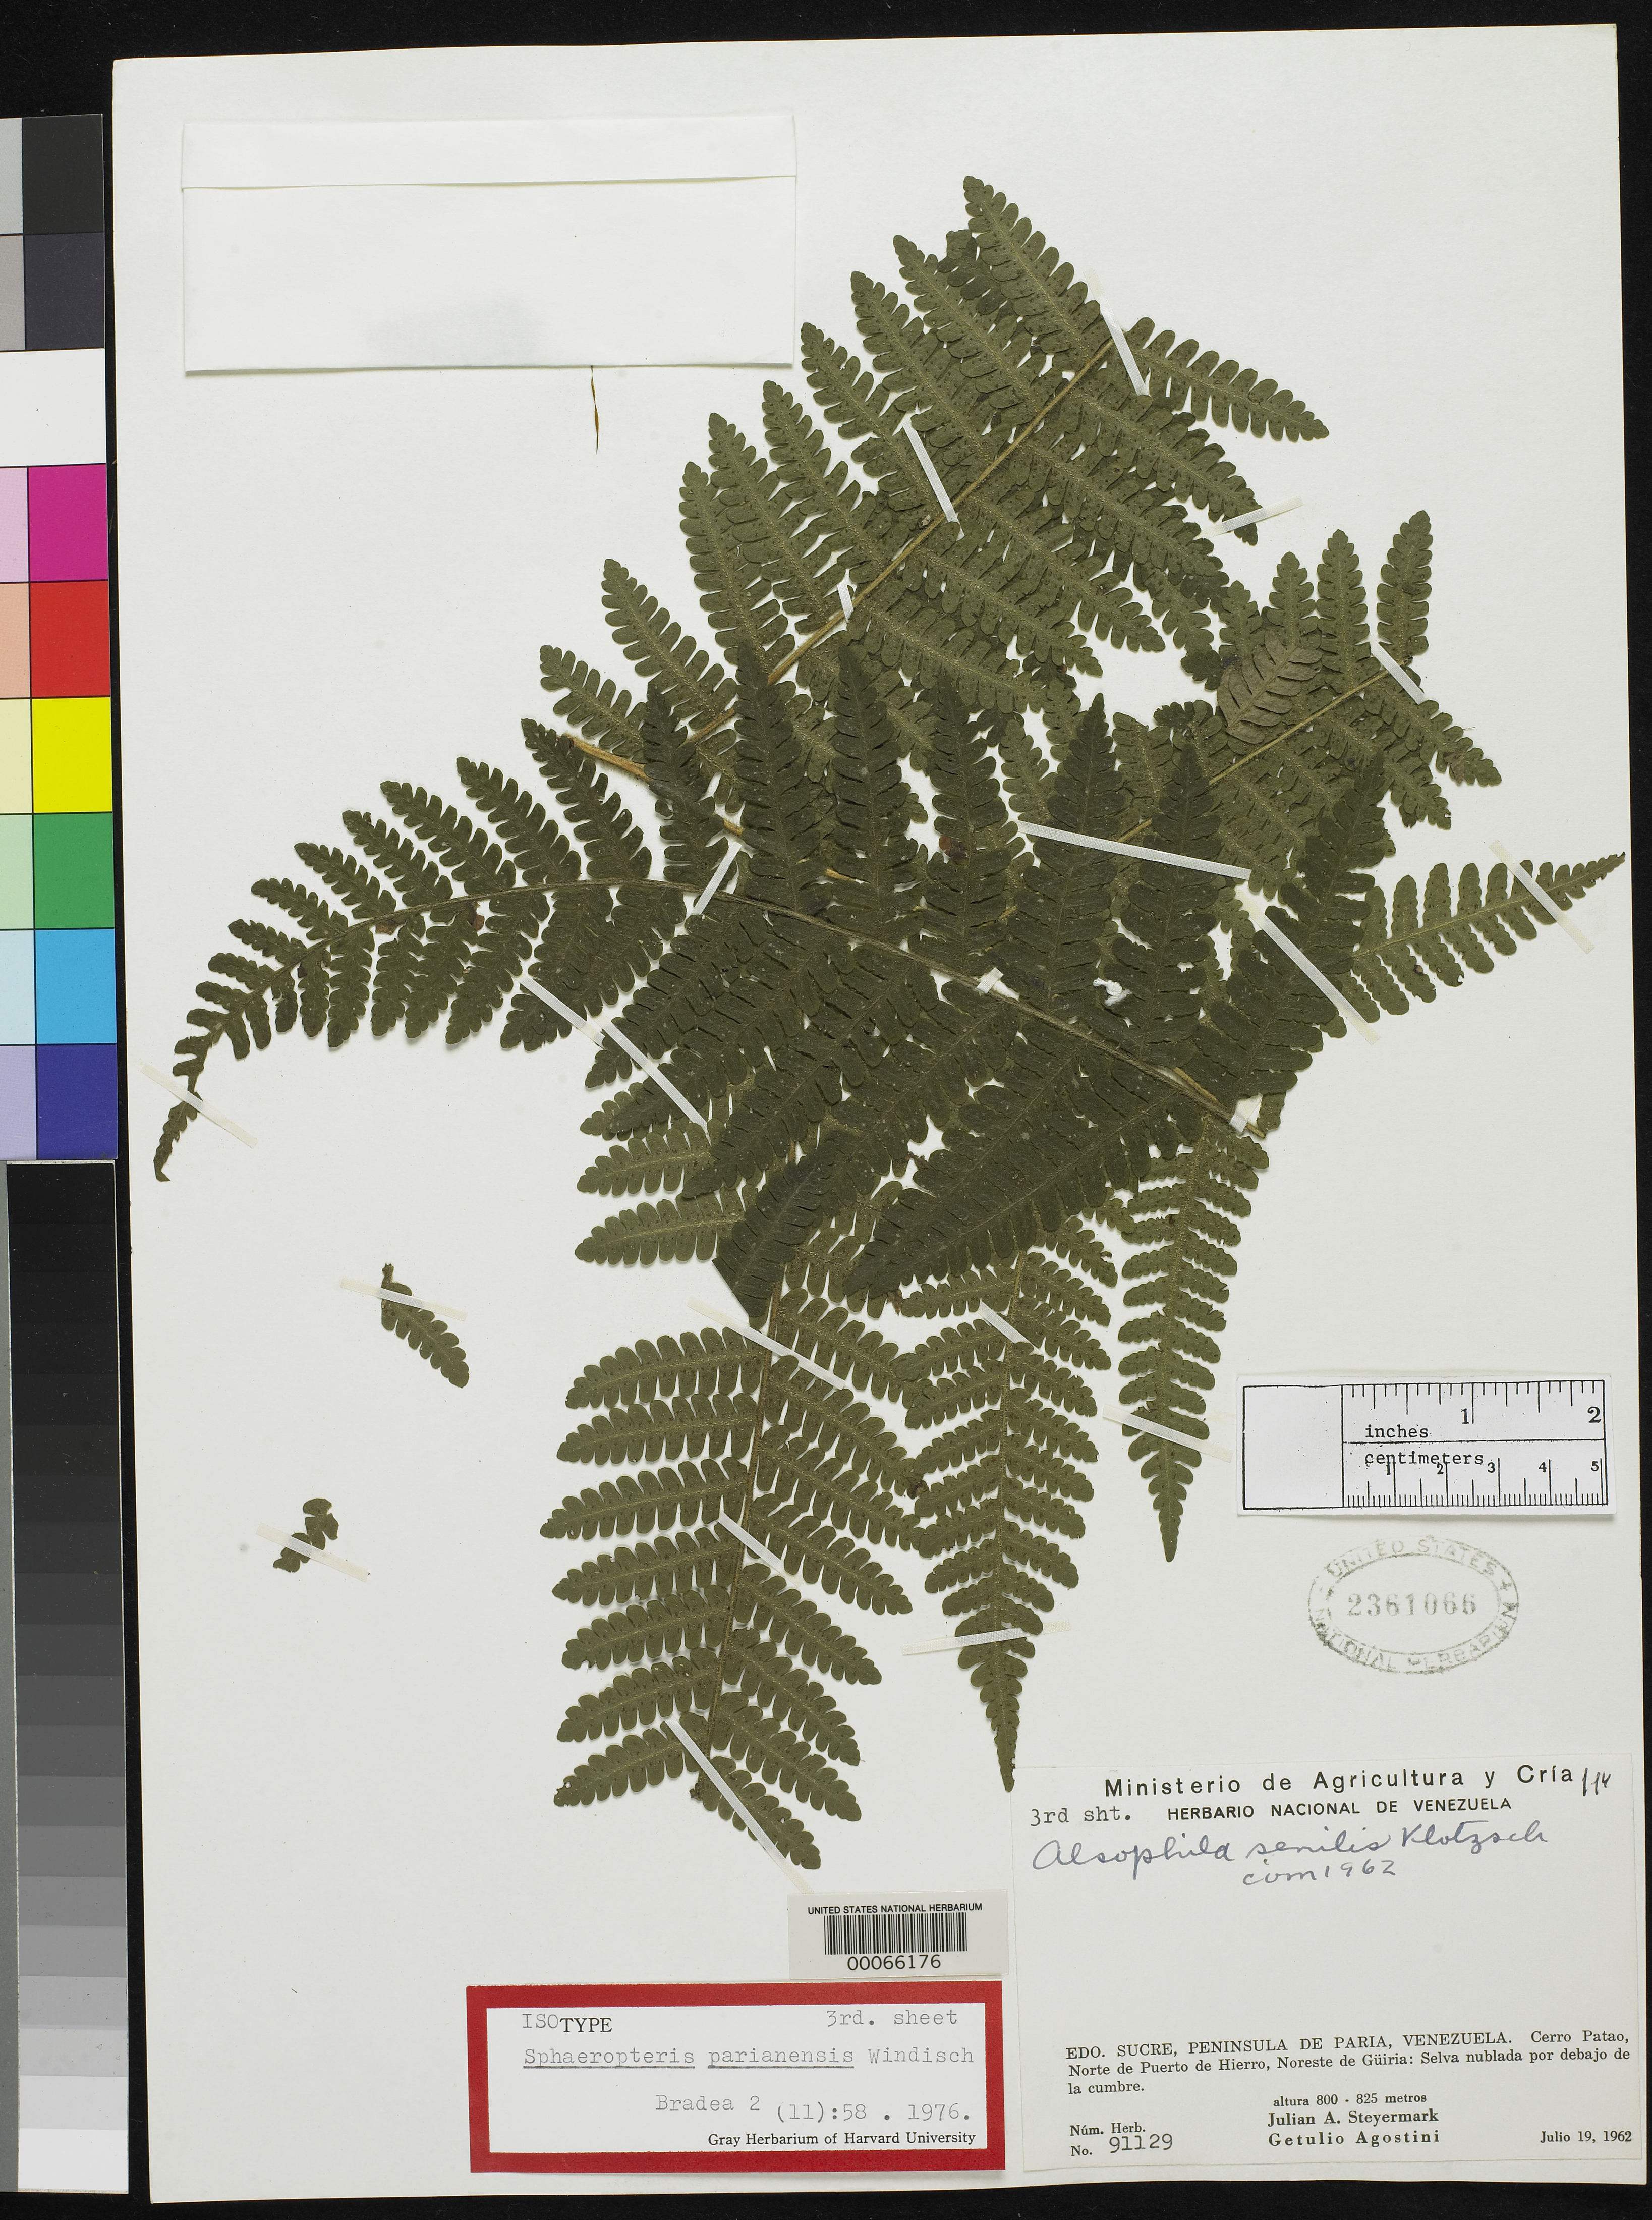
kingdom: Plantae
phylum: Tracheophyta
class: Polypodiopsida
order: Cyatheales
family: Cyatheaceae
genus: Sphaeropteris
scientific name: Sphaeropteris parianensis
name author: P.G. Windisch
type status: Isotype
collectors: J. Steyermark & G. Agostini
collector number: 91129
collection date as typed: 19 Jul 1962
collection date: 1962-07-19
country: Venezuela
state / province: Sucre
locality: Cerro Patao, Norte de Puerto de Hierro.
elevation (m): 800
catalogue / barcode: US 2361066